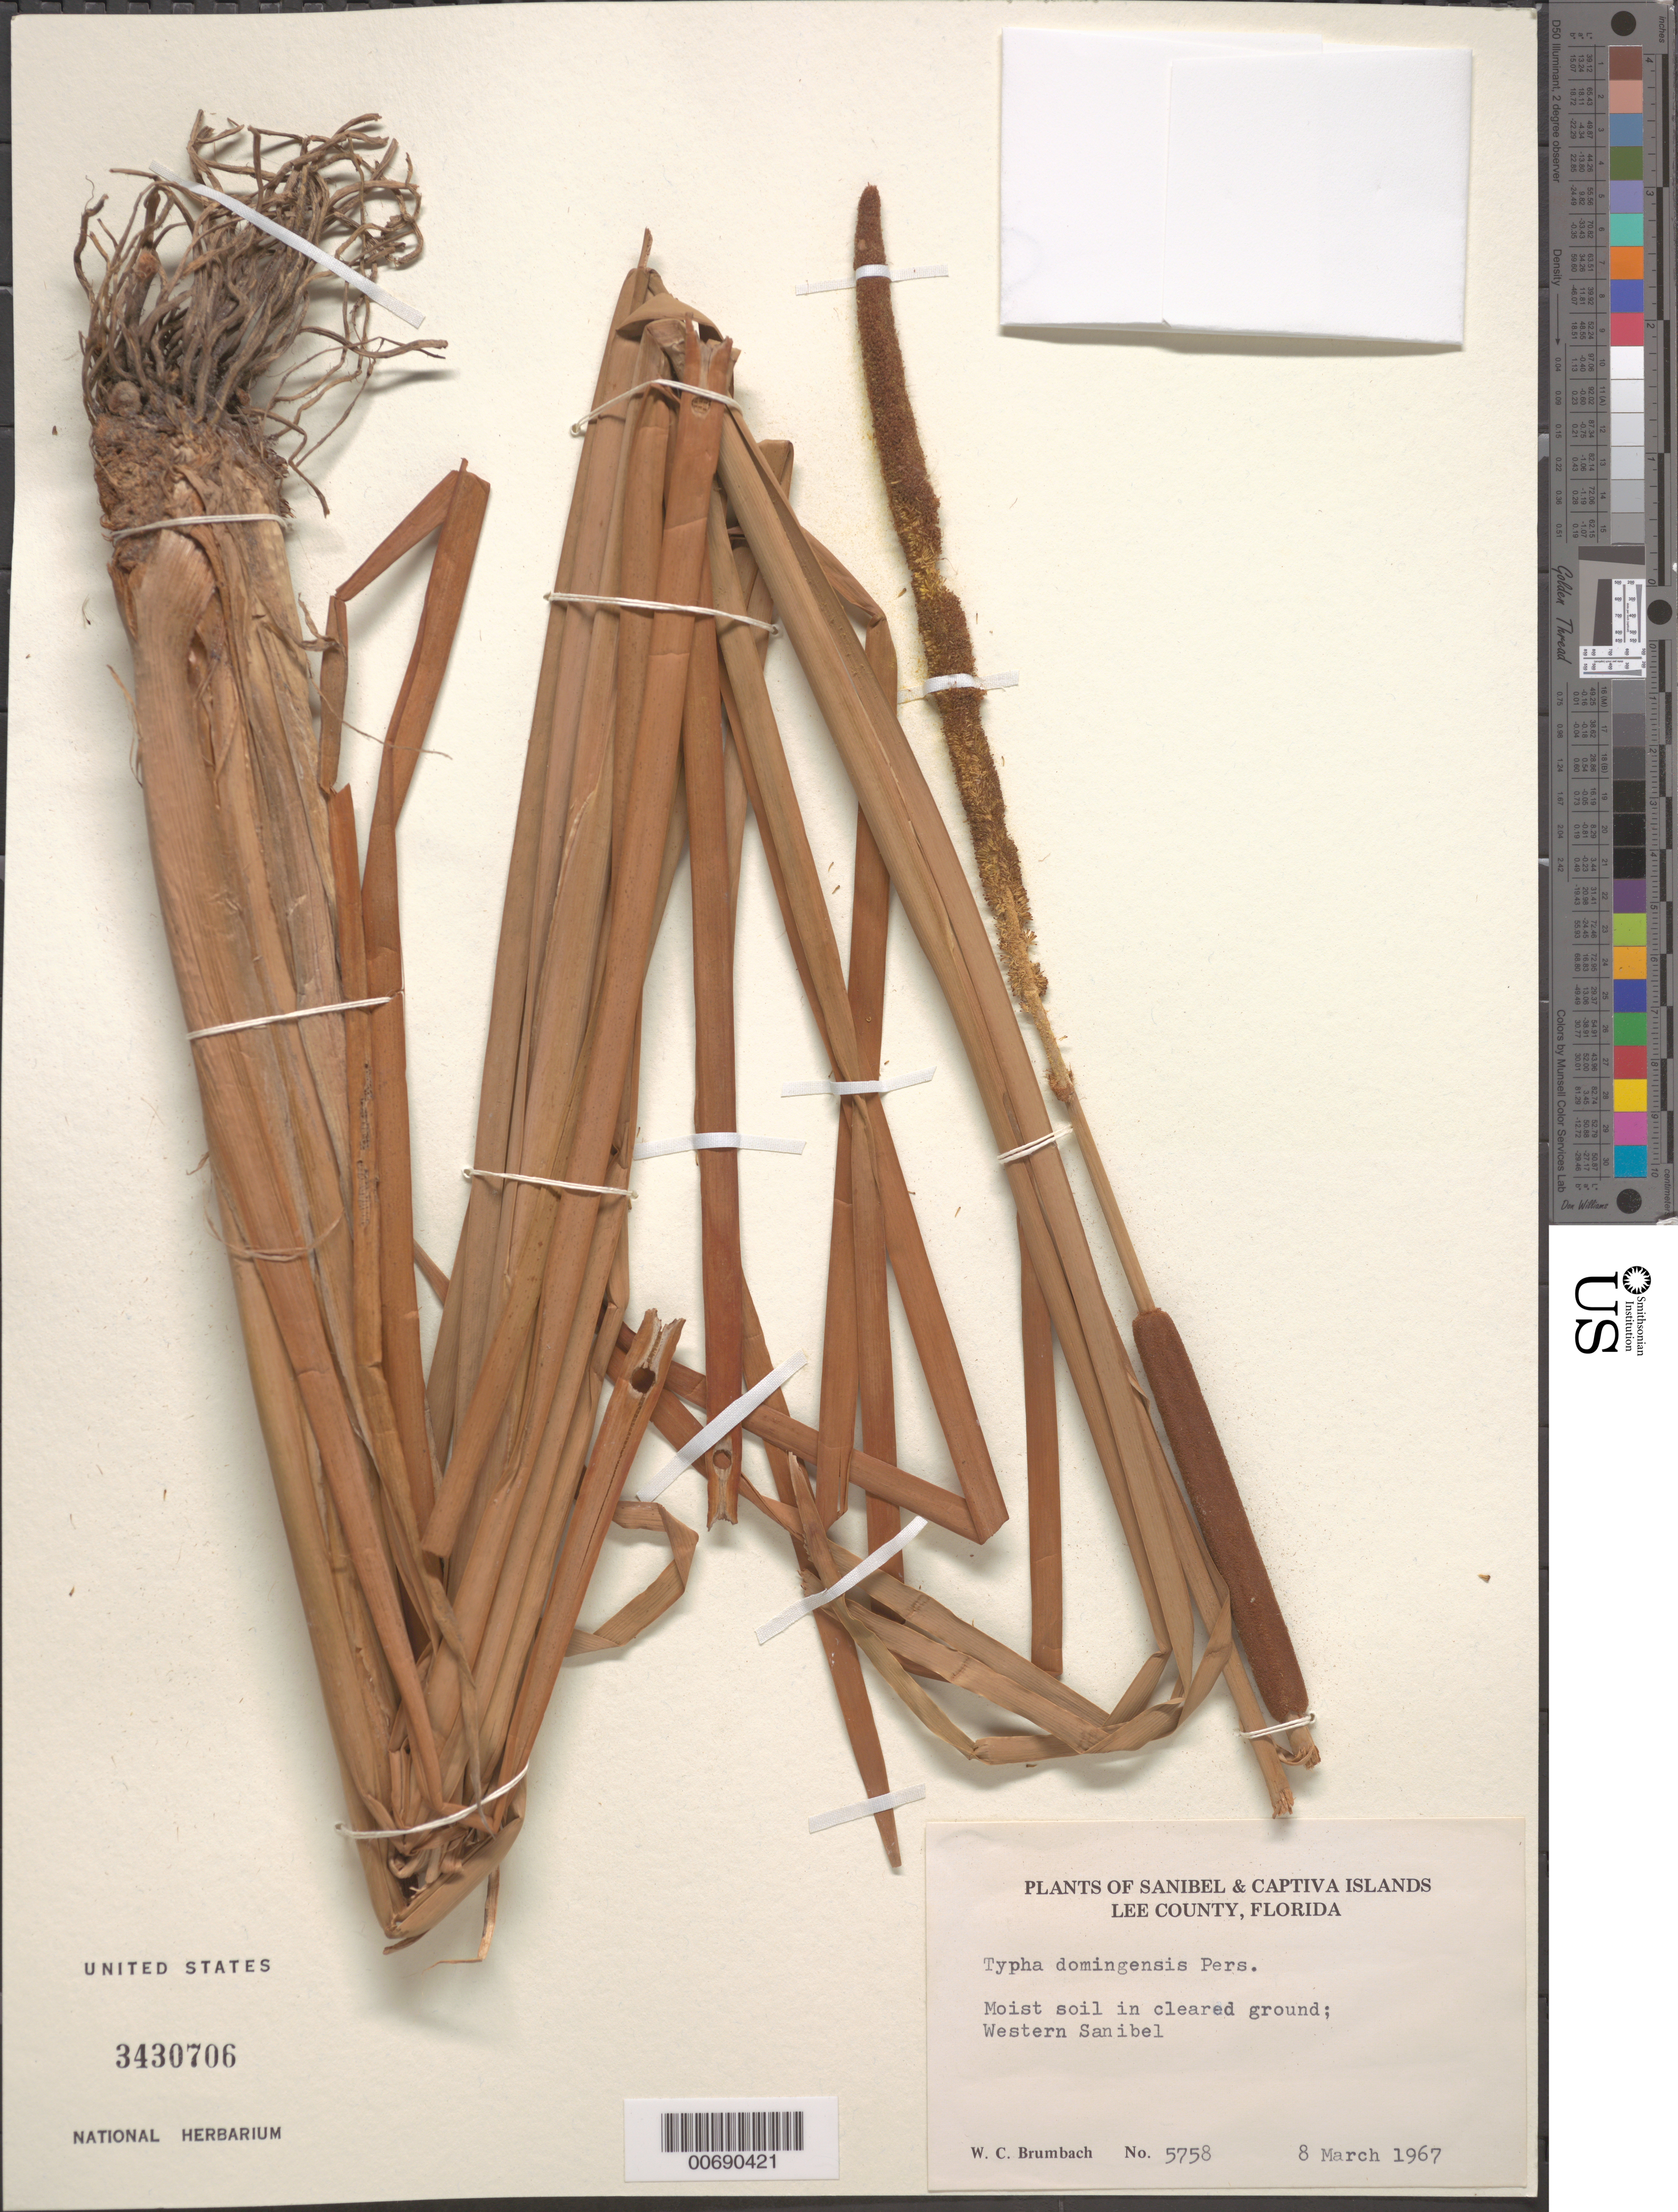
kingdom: Plantae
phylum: Tracheophyta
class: Liliopsida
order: Poales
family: Typhaceae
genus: Typha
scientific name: Typha domingensis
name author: Pers.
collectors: W. C. Brumbach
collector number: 5758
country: United States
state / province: Florida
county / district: Lee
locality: Sanibel Island.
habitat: Moist soil in cleared ground.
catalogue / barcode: US 3430706